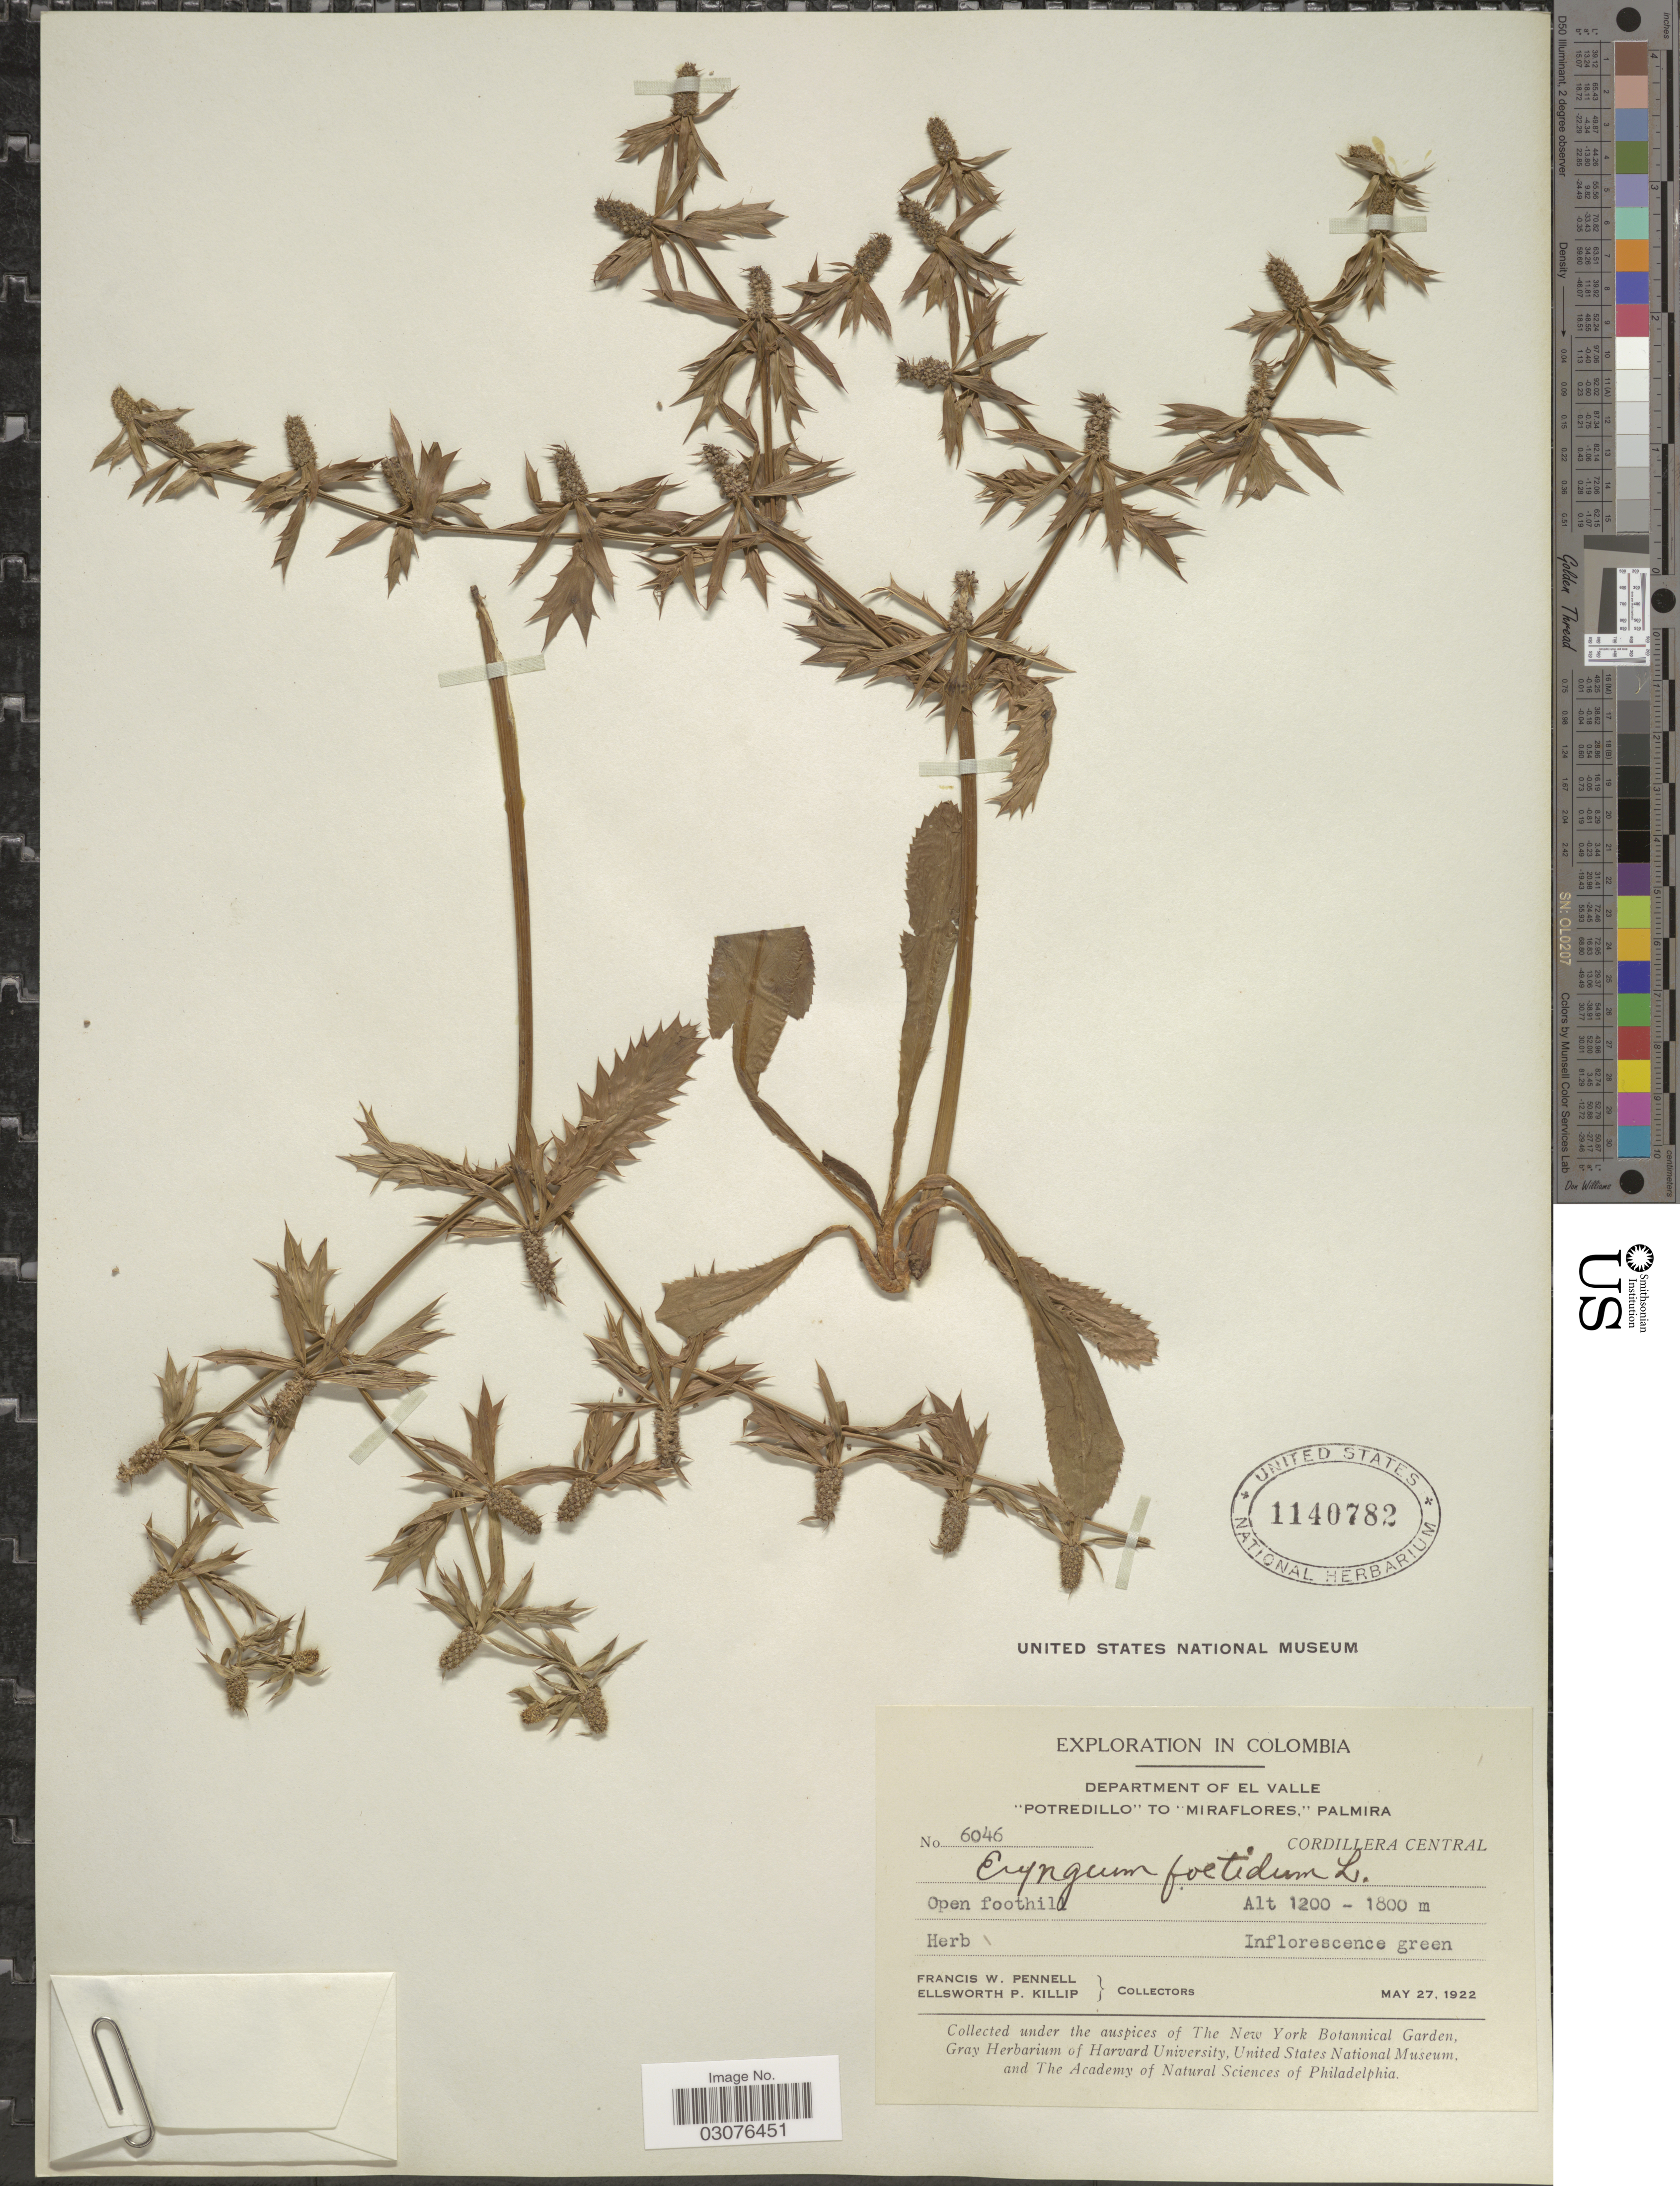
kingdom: Plantae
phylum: Tracheophyta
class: Magnoliopsida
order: Apiales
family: Apiaceae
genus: Eryngium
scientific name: Eryngium foetidum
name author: L.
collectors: F. W. Pennell & E. P. Killip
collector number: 6046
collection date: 1922-05-27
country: Colombia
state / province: Valle del Cauca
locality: Department of El Valle. "Potredillo" to "Miraflores," Palmira. Cordillera Central.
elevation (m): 1200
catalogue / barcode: US 1140782